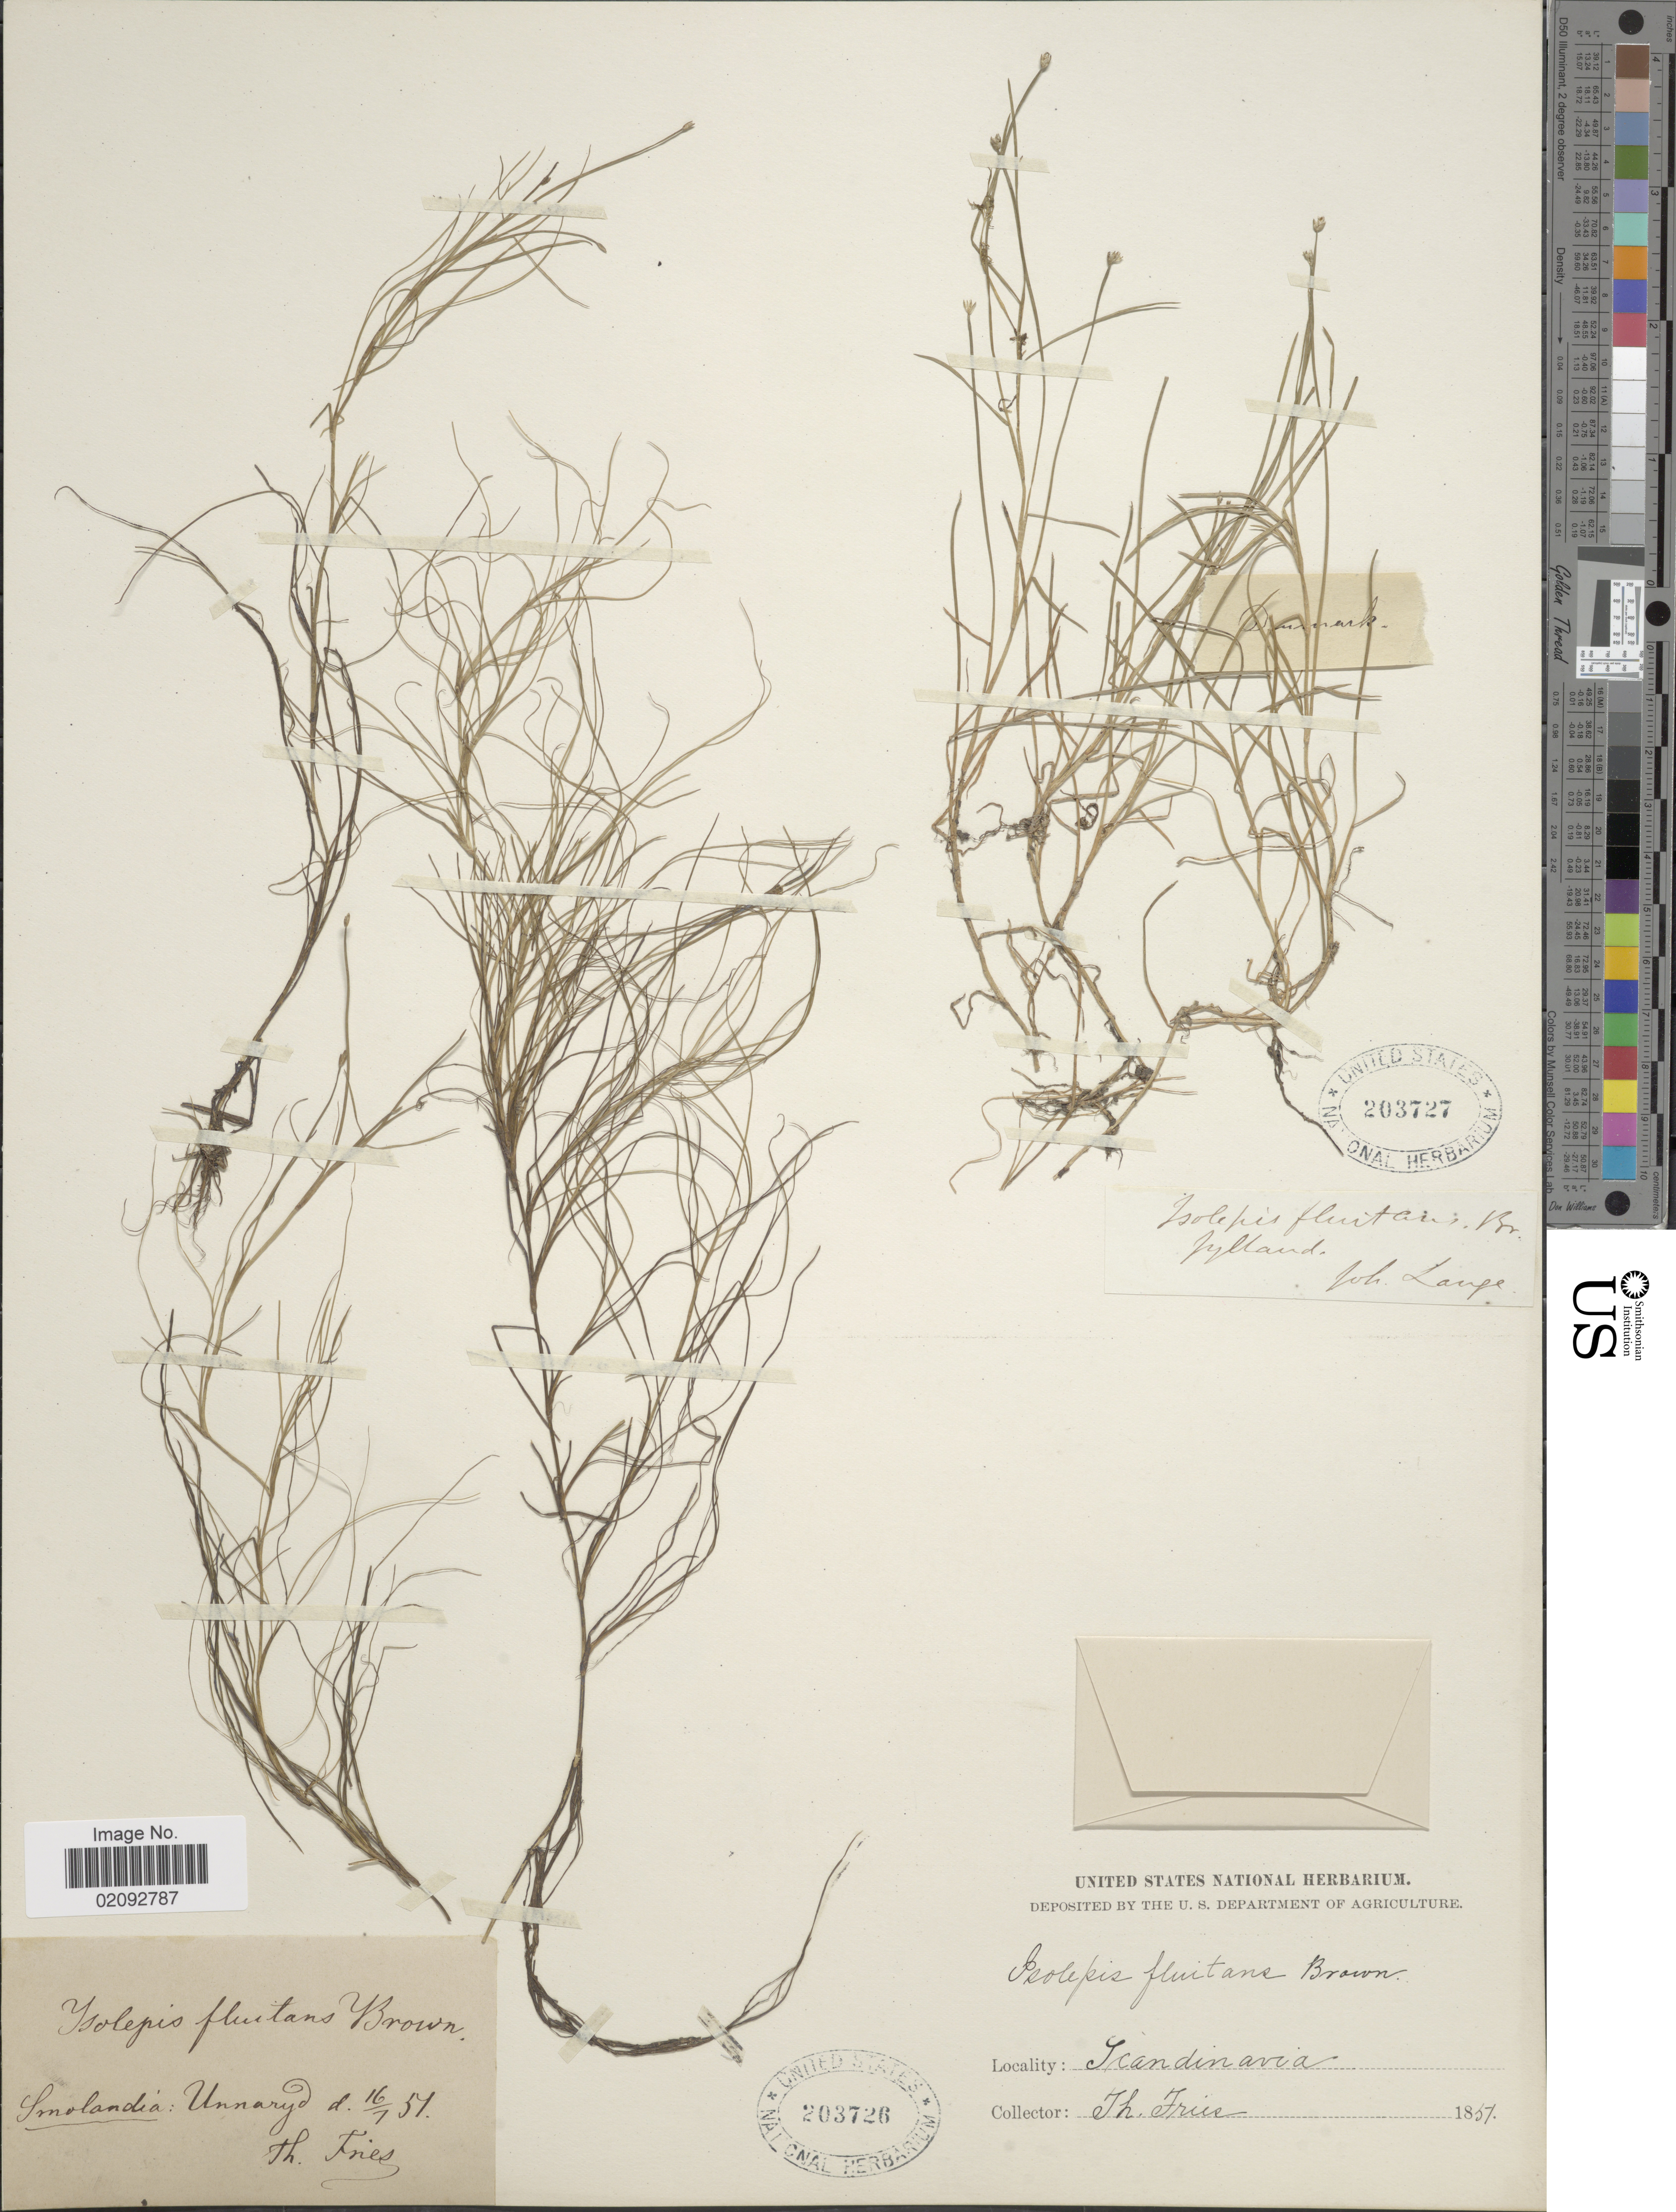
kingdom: Plantae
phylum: Tracheophyta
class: Liliopsida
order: Poales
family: Cyperaceae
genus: Isolepis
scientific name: Isolepis fluitans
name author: (L.) R. Br.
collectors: E. Fries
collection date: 1857-07-16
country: Sweden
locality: Smolandia: Unnaryd, Scandinavia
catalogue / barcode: US 203726